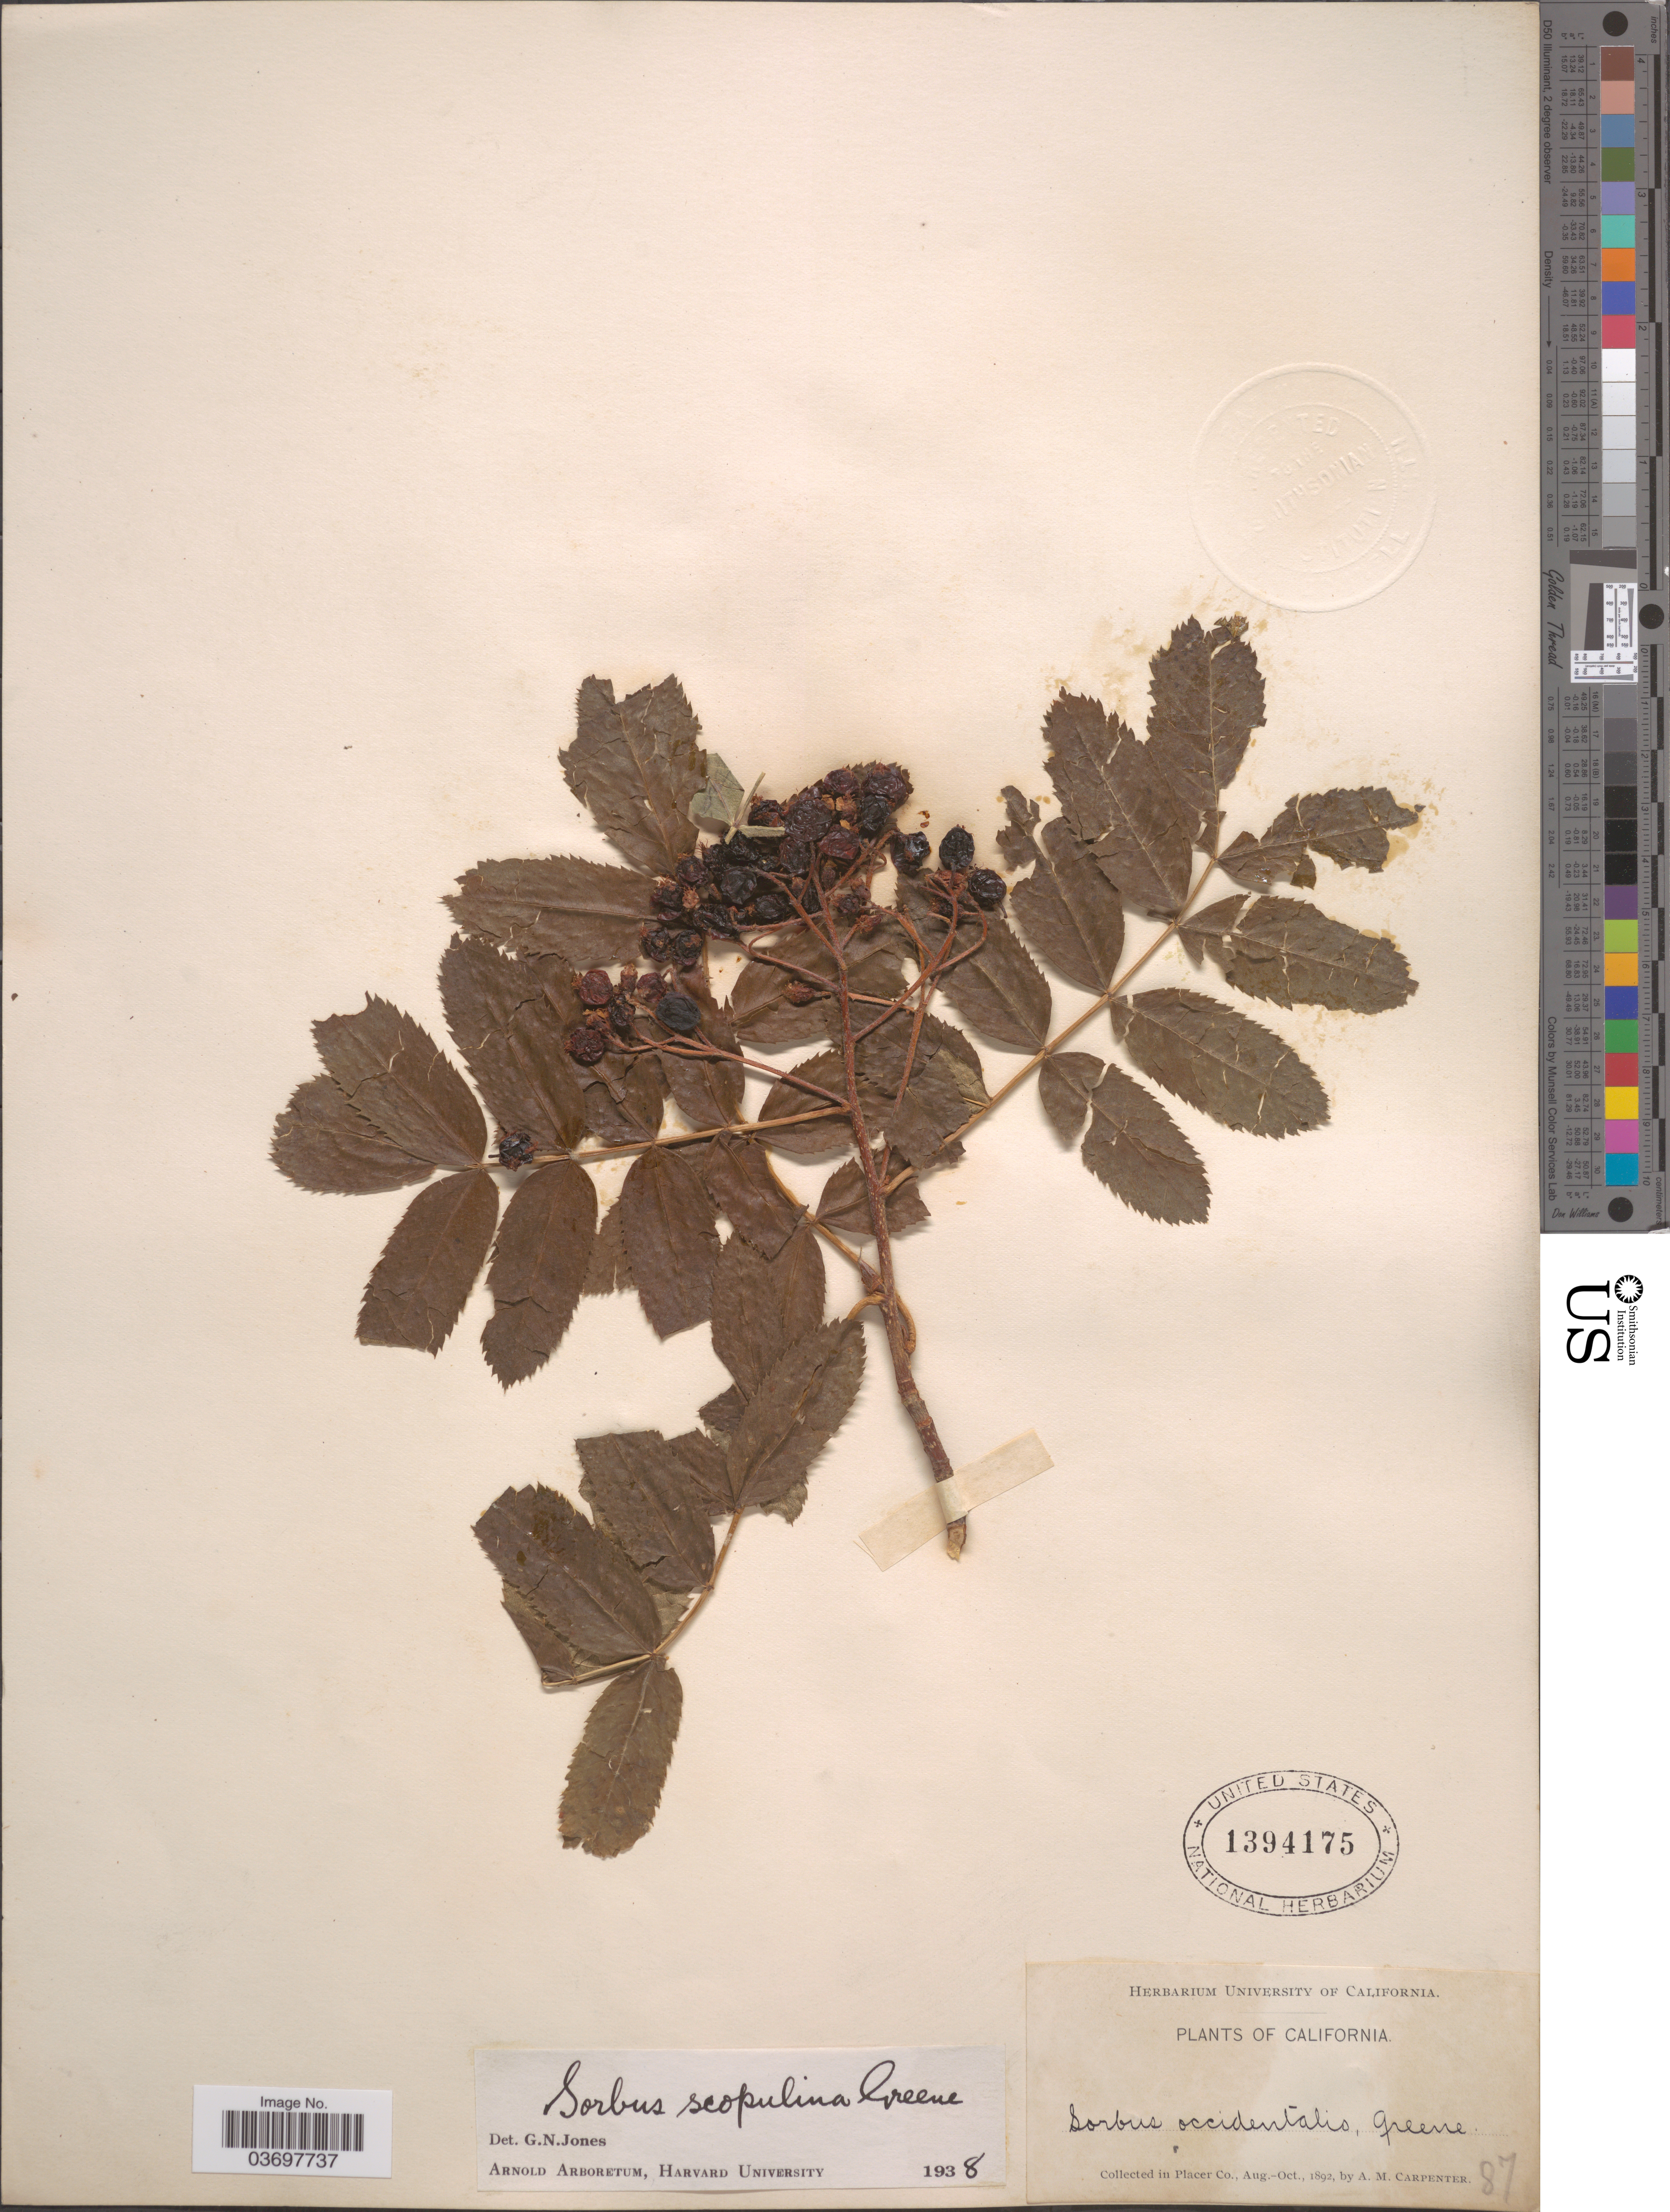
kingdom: Plantae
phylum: Tracheophyta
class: Magnoliopsida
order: Rosales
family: Rosaceae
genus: Sorbus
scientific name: Sorbus scopulina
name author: Greene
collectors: A. Carpenter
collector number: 87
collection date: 1892-08/1892-10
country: United States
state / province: California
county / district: Placer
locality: In Placer Co.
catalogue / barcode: US 1394175